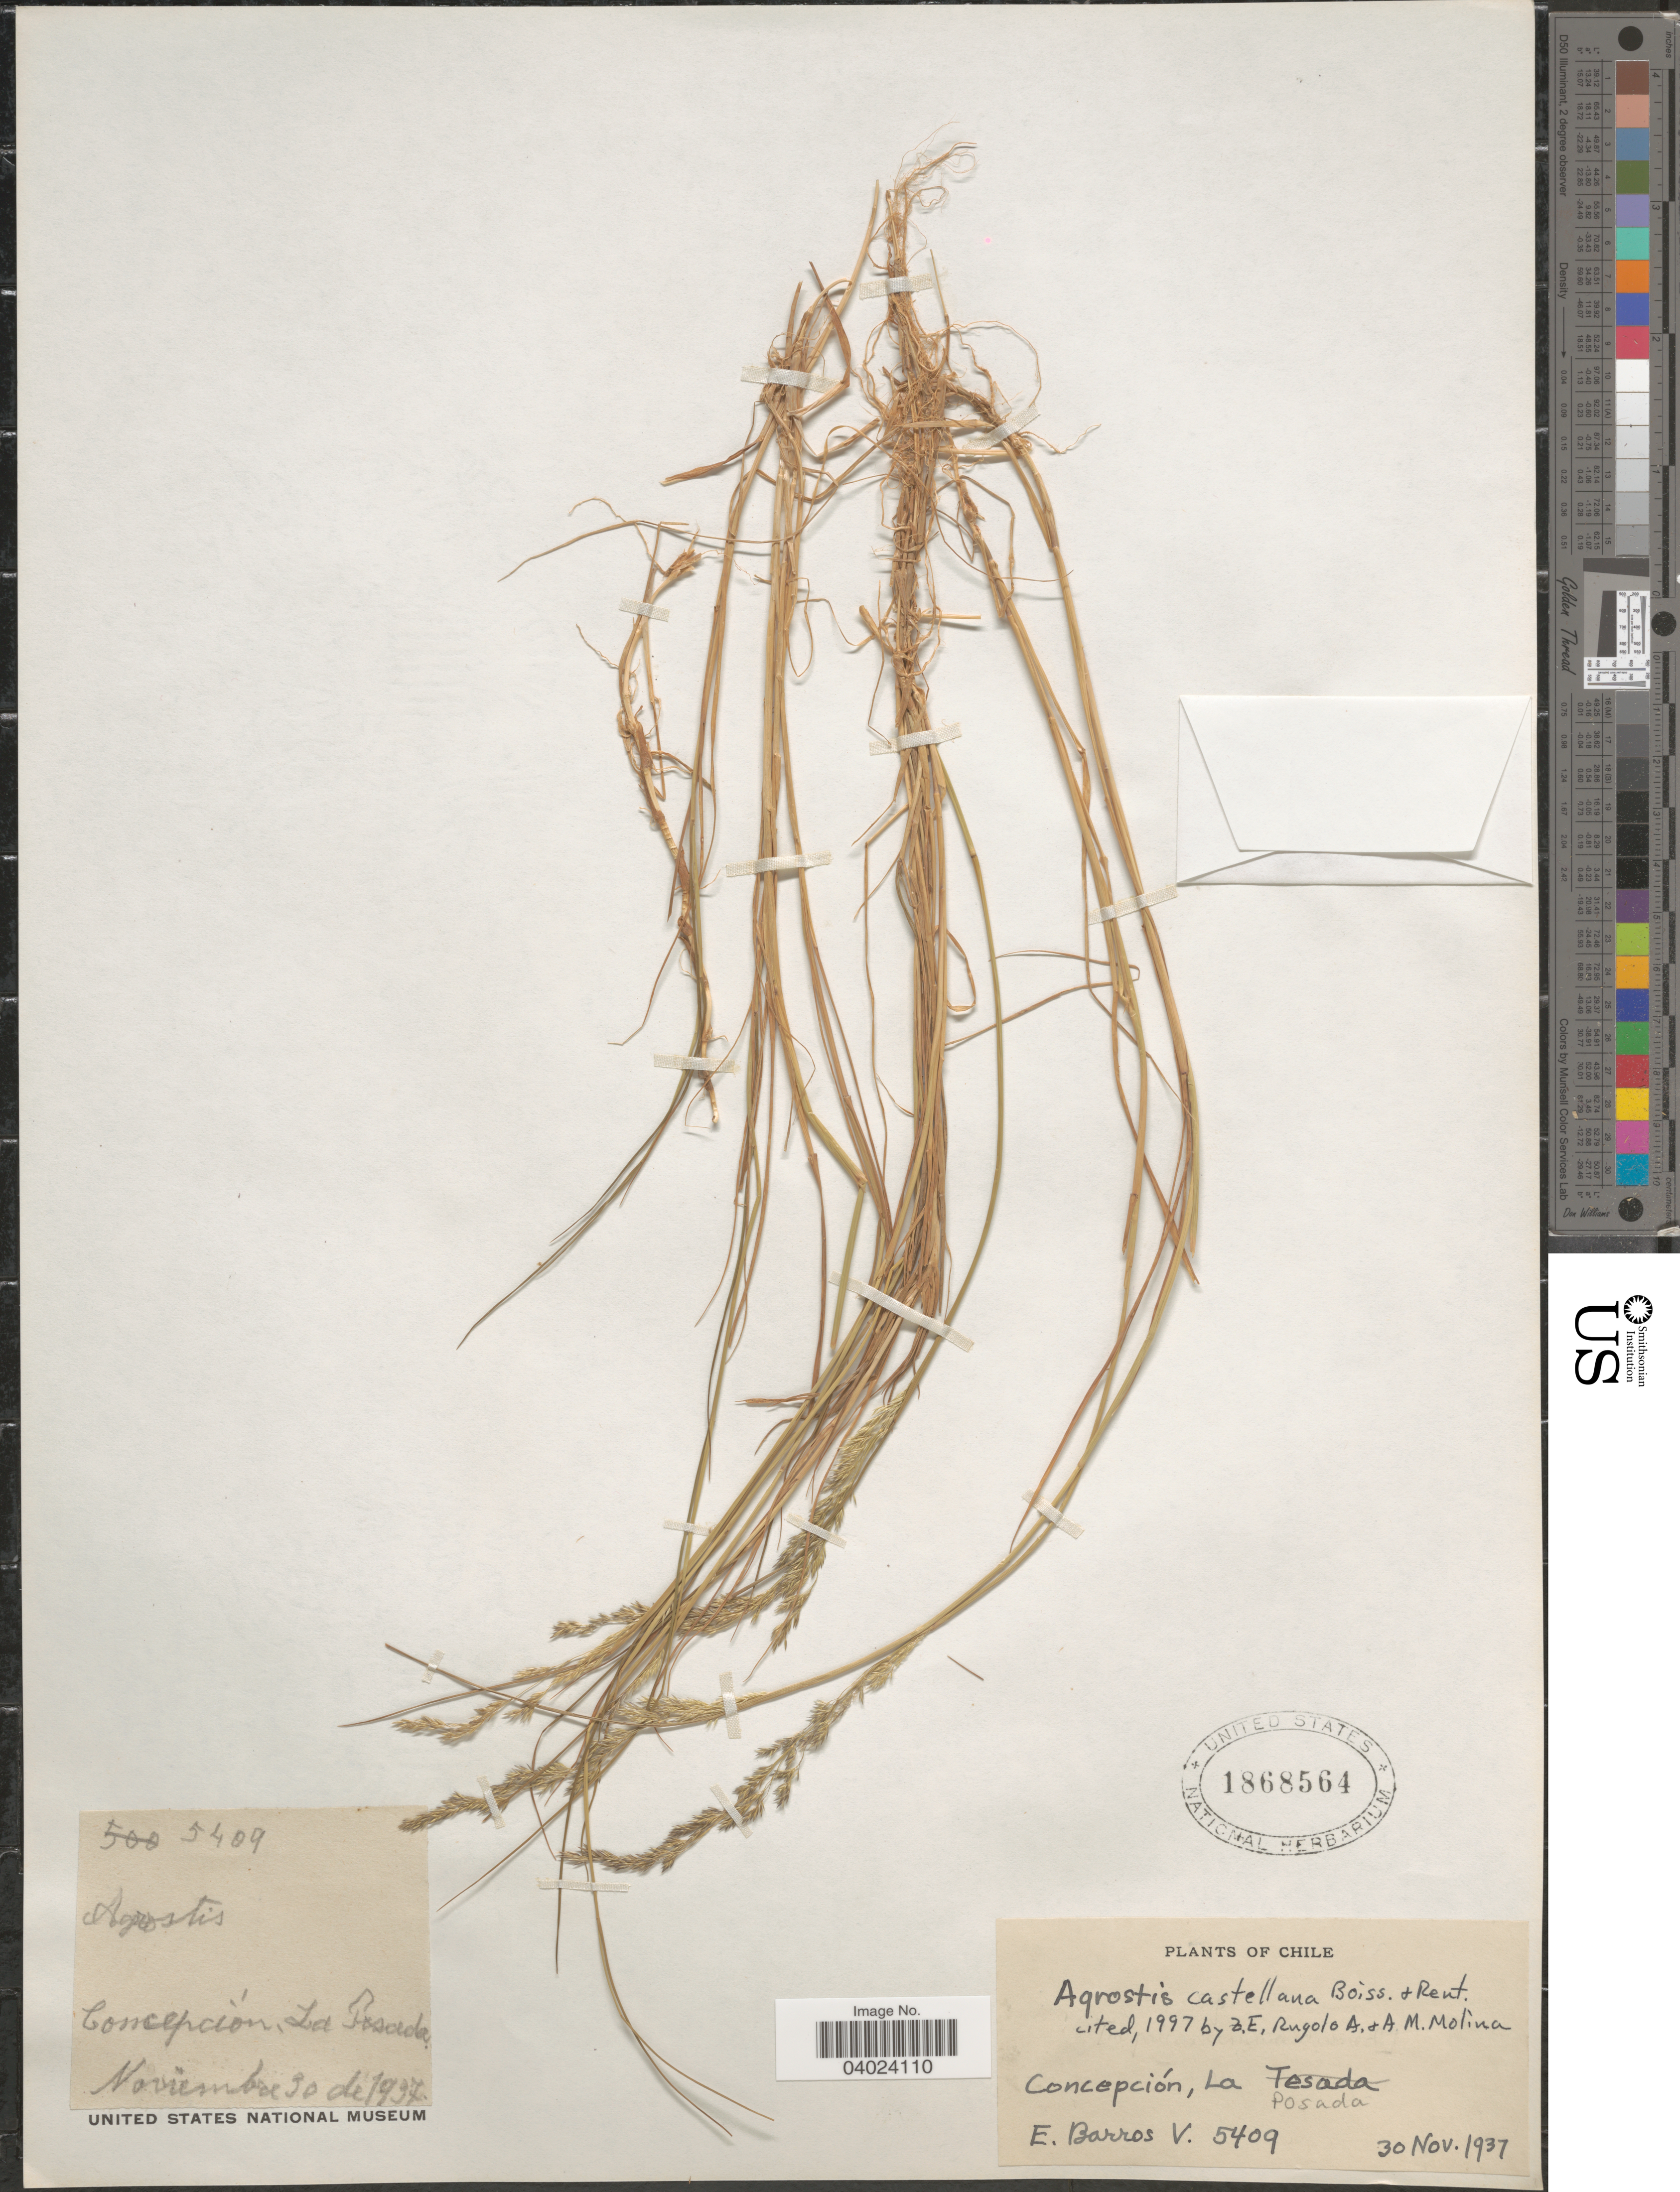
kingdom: Plantae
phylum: Tracheophyta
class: Liliopsida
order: Poales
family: Poaceae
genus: Agrostis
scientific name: Agrostis castellana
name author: Boiss. & Reut.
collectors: E. Barros V.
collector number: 5409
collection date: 1937-11-30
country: Chile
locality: Concepción, La Posada.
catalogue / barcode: US 1868564